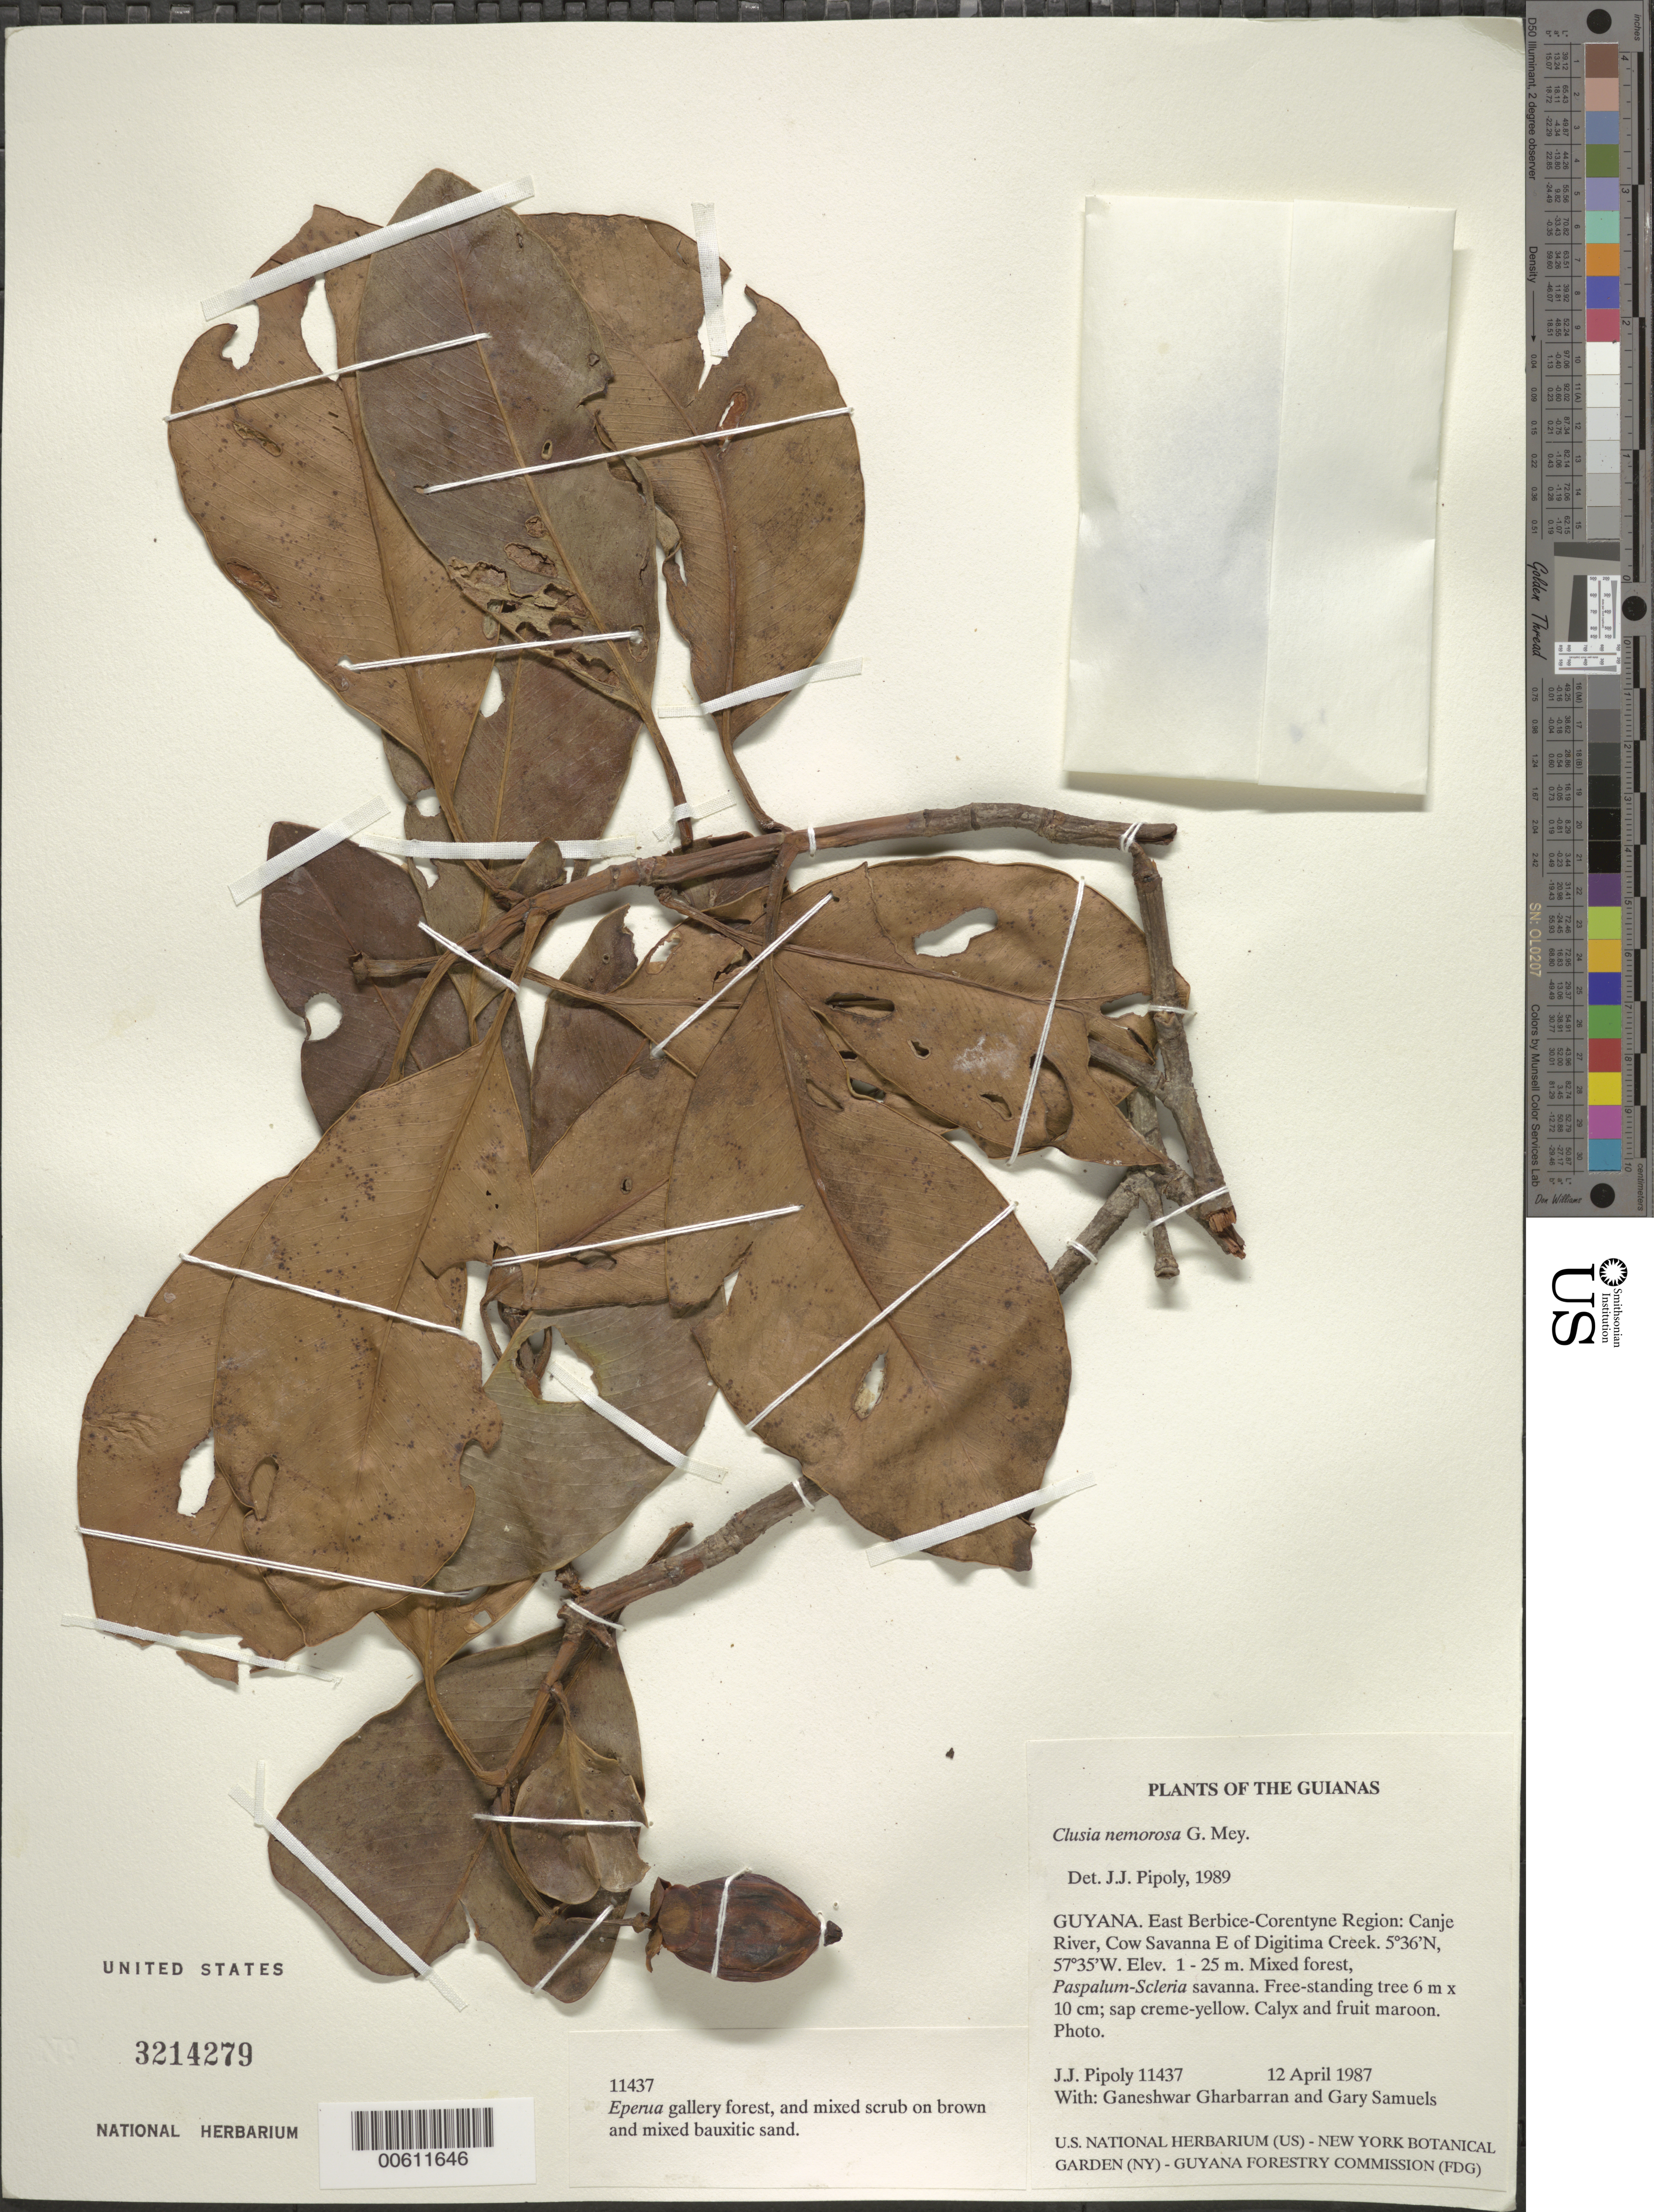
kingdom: Plantae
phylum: Tracheophyta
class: Magnoliopsida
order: Malpighiales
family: Clusiaceae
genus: Clusia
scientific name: Clusia nemorosa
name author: G. Mey.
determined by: Pipoly, J. J., III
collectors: J. J. Pipoly, G. Gharbarran & G. Samuels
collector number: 11437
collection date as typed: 12 April 1987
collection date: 1987-04-12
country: Guyana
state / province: E. Berbice-Corentyne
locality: Canje River, Cow Savanna E of Digitima Creek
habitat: Mixed forest, Paspalum-Scleria savanna, Eperua gallery forest and mixed scrub on brown and mixed bauxitic sand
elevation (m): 1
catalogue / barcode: US 3214279